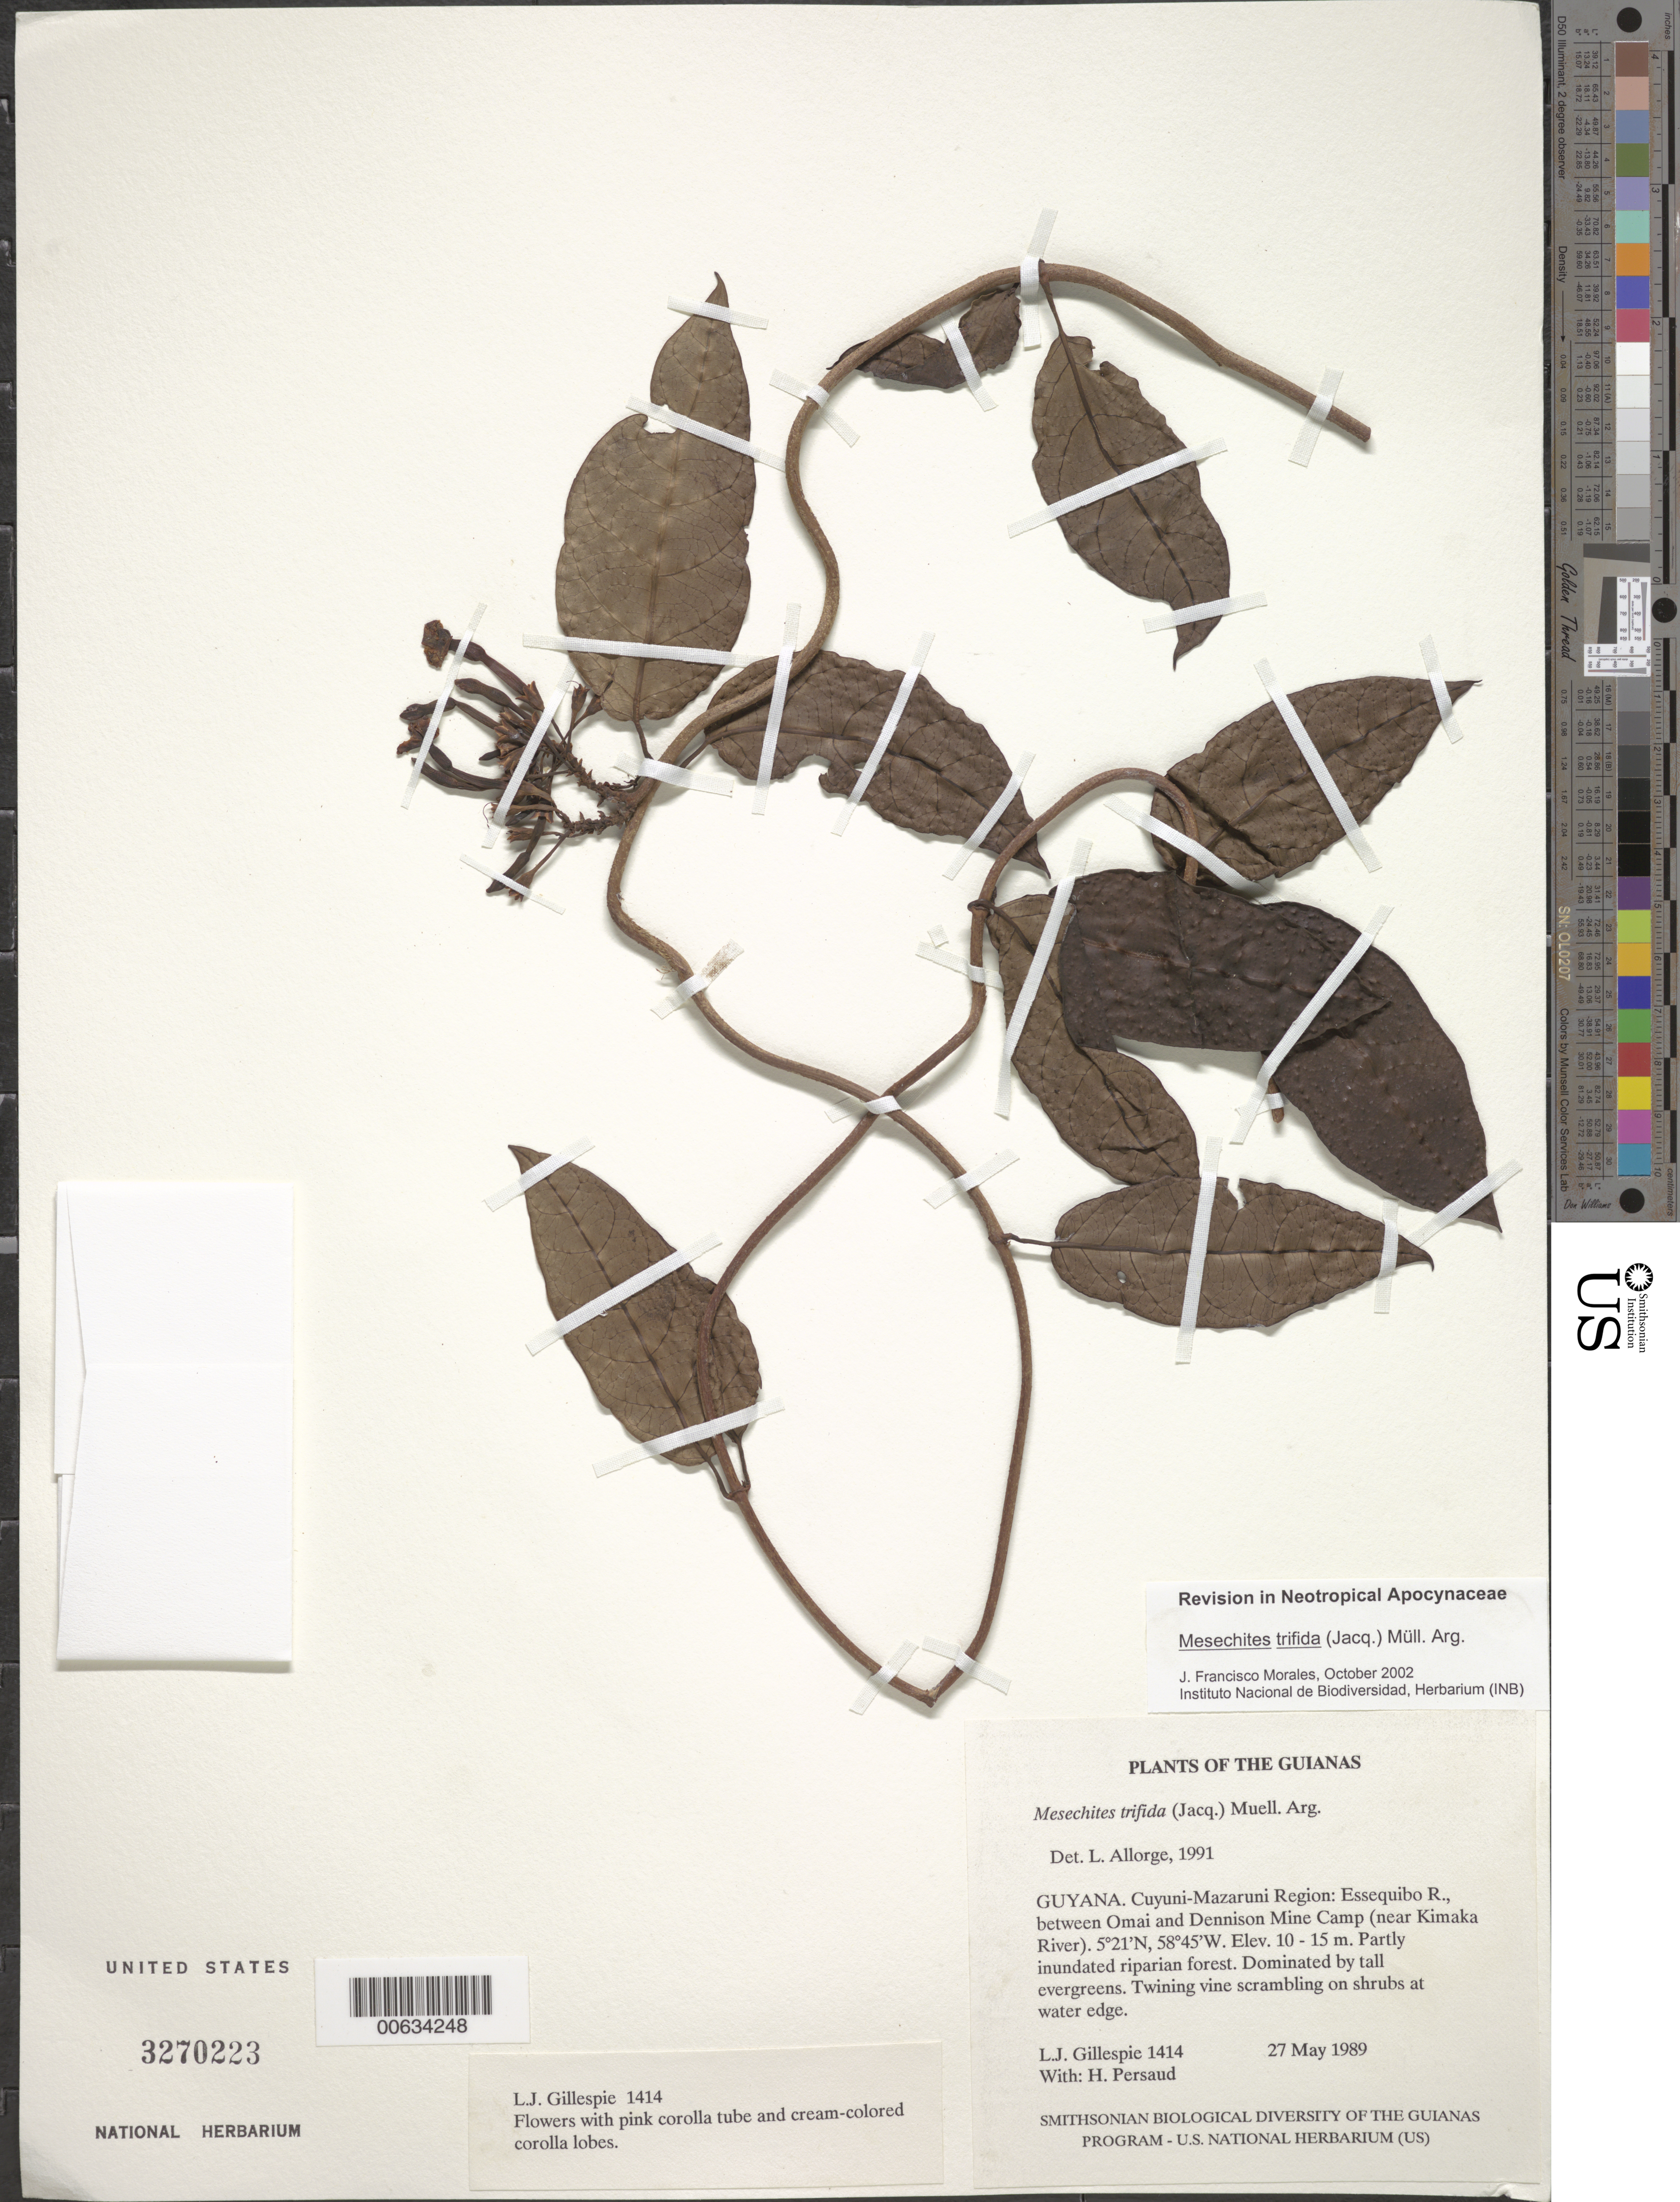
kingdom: Plantae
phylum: Tracheophyta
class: Magnoliopsida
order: Gentianales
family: Apocynaceae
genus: Mesechites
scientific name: Mesechites trifidus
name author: (Jacq.) Müll. Arg.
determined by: Morales, J. F.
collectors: L. J. Gillespie & H. Persaud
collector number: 1414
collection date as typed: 27 May 1989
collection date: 1989-05-27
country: Guyana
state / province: Cuyuni-Mazaruni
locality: Essequibo R., between Omai and Dennison Mine Camp (near Kumaka River)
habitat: Partly inundated riparian forest. Dominated by tall evergreens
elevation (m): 10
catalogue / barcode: US 3270223